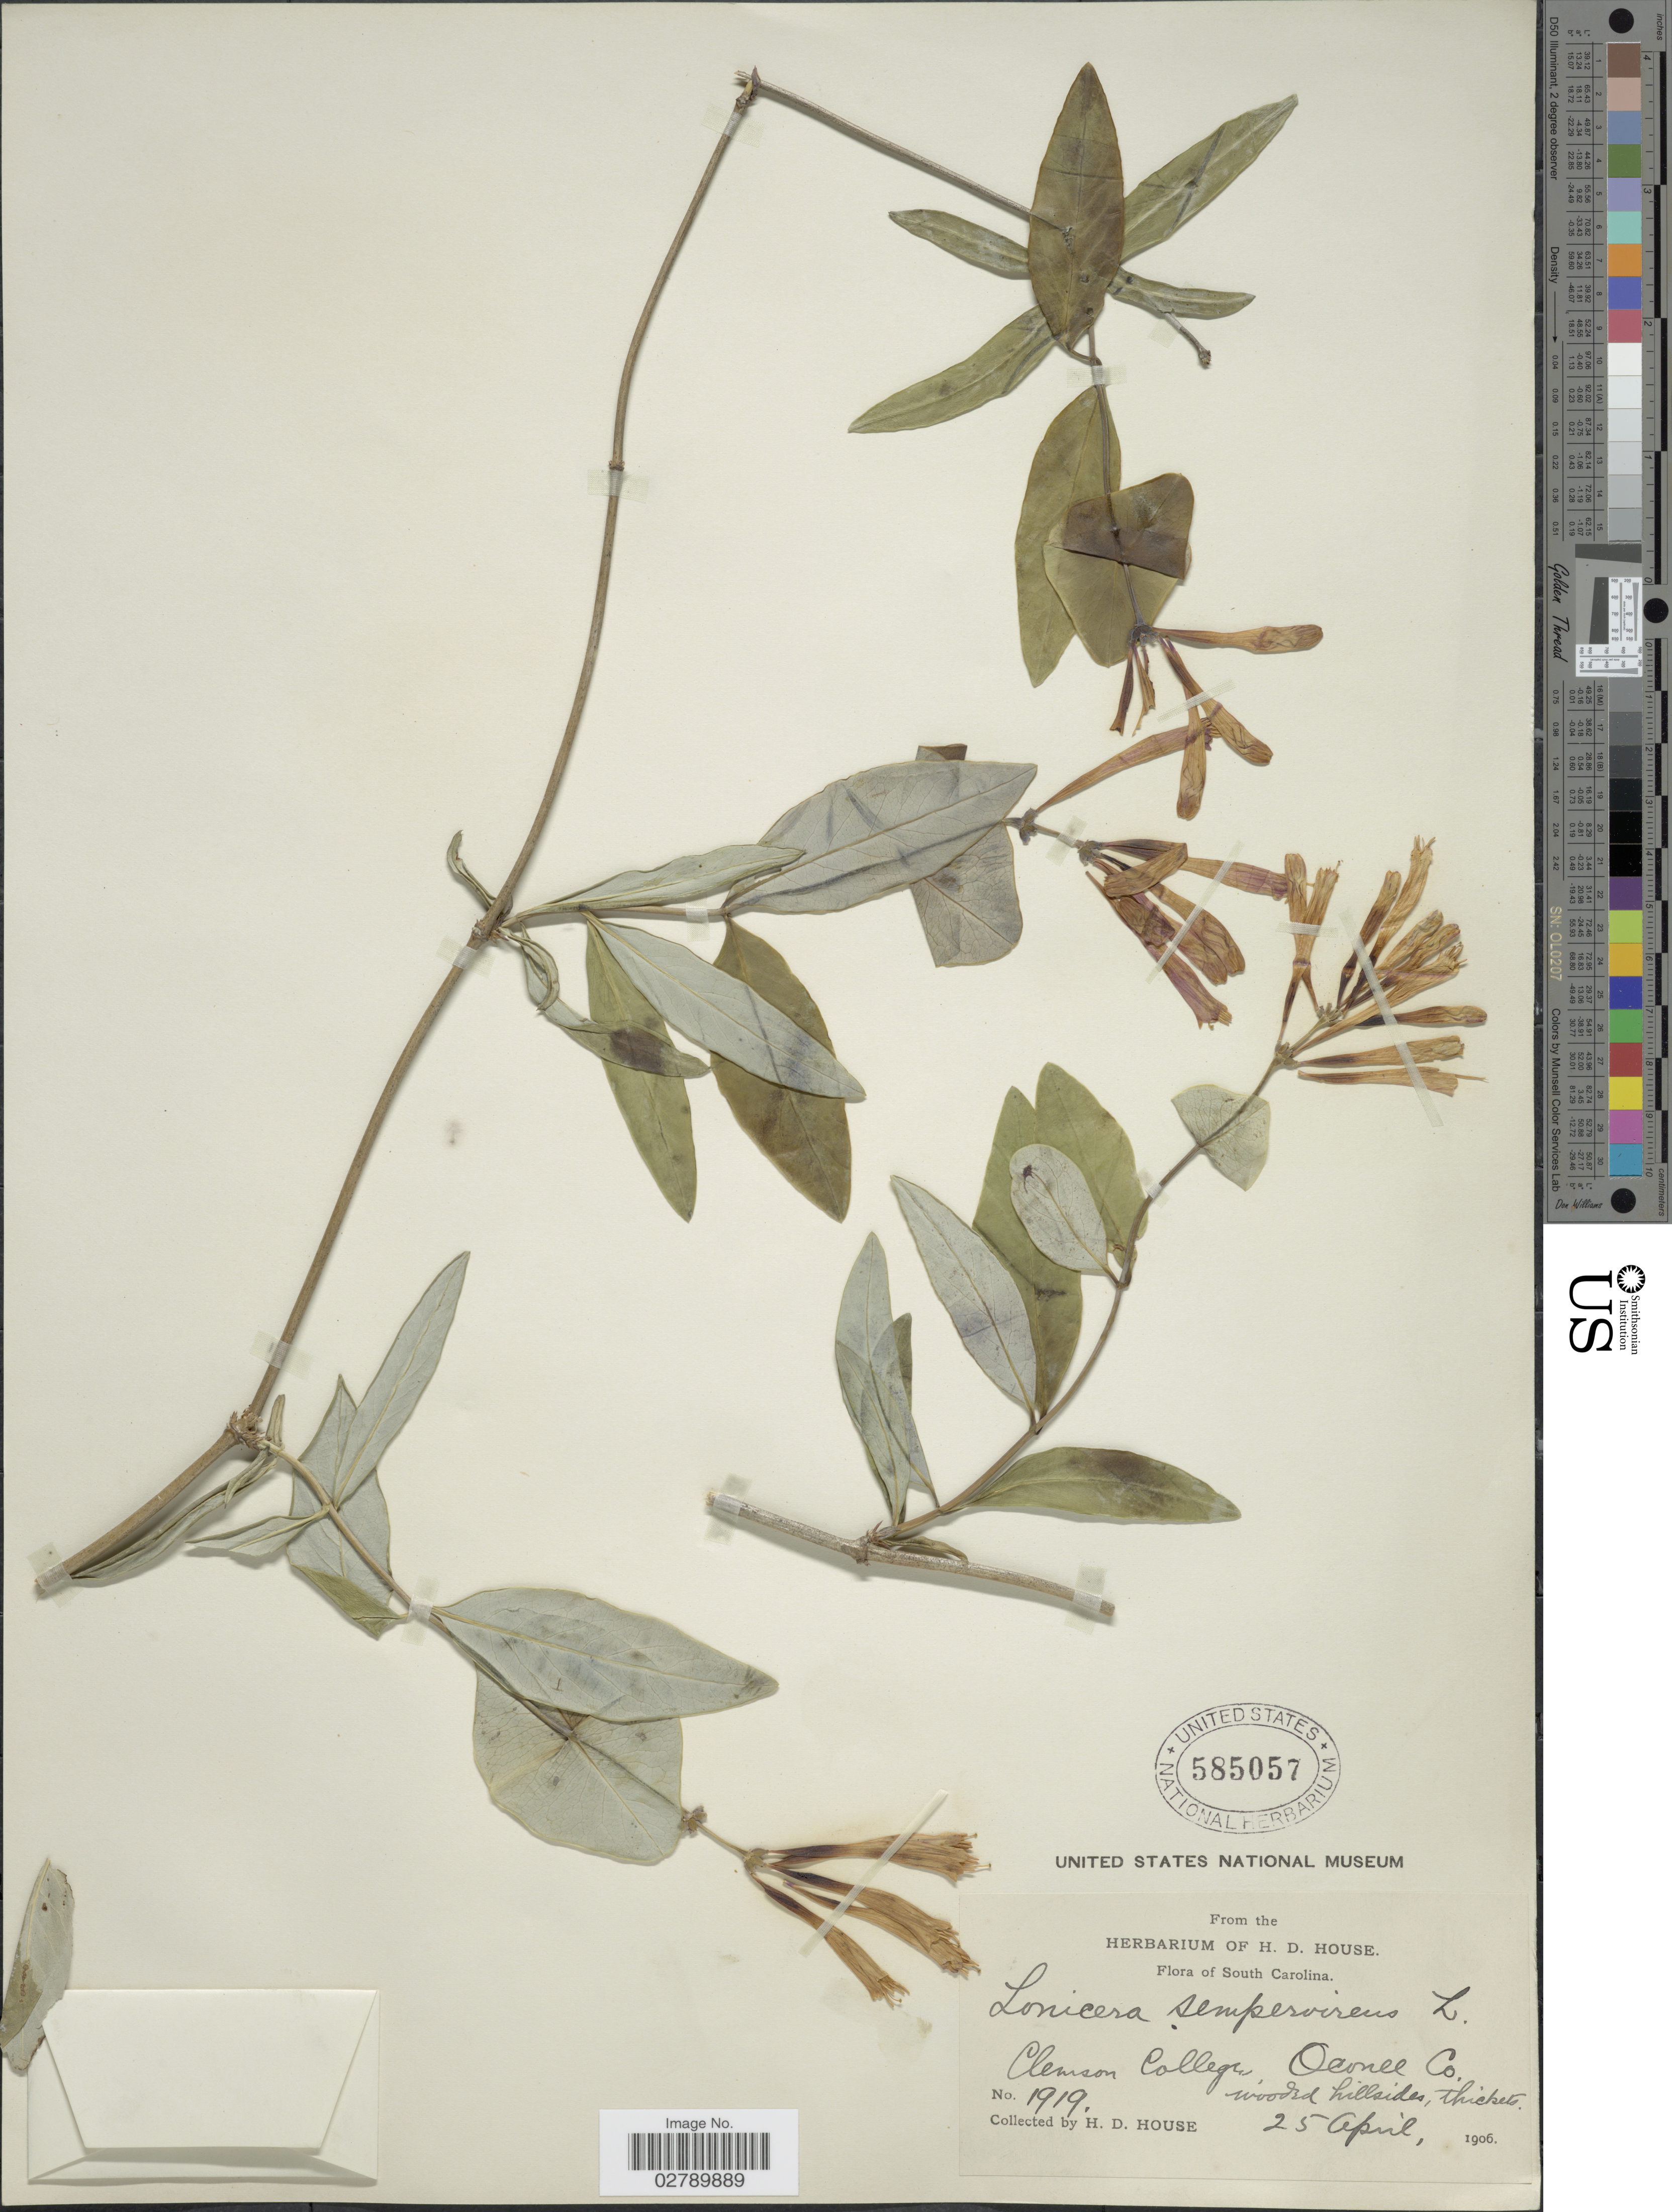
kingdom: Plantae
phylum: Tracheophyta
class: Magnoliopsida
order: Dipsacales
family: Caprifoliaceae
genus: Lonicera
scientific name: Lonicera sempervirens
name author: L.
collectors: H. D. House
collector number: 1919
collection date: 1906-04-25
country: United States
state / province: South Carolina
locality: Clemson College, Oconee Co.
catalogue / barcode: US 585057